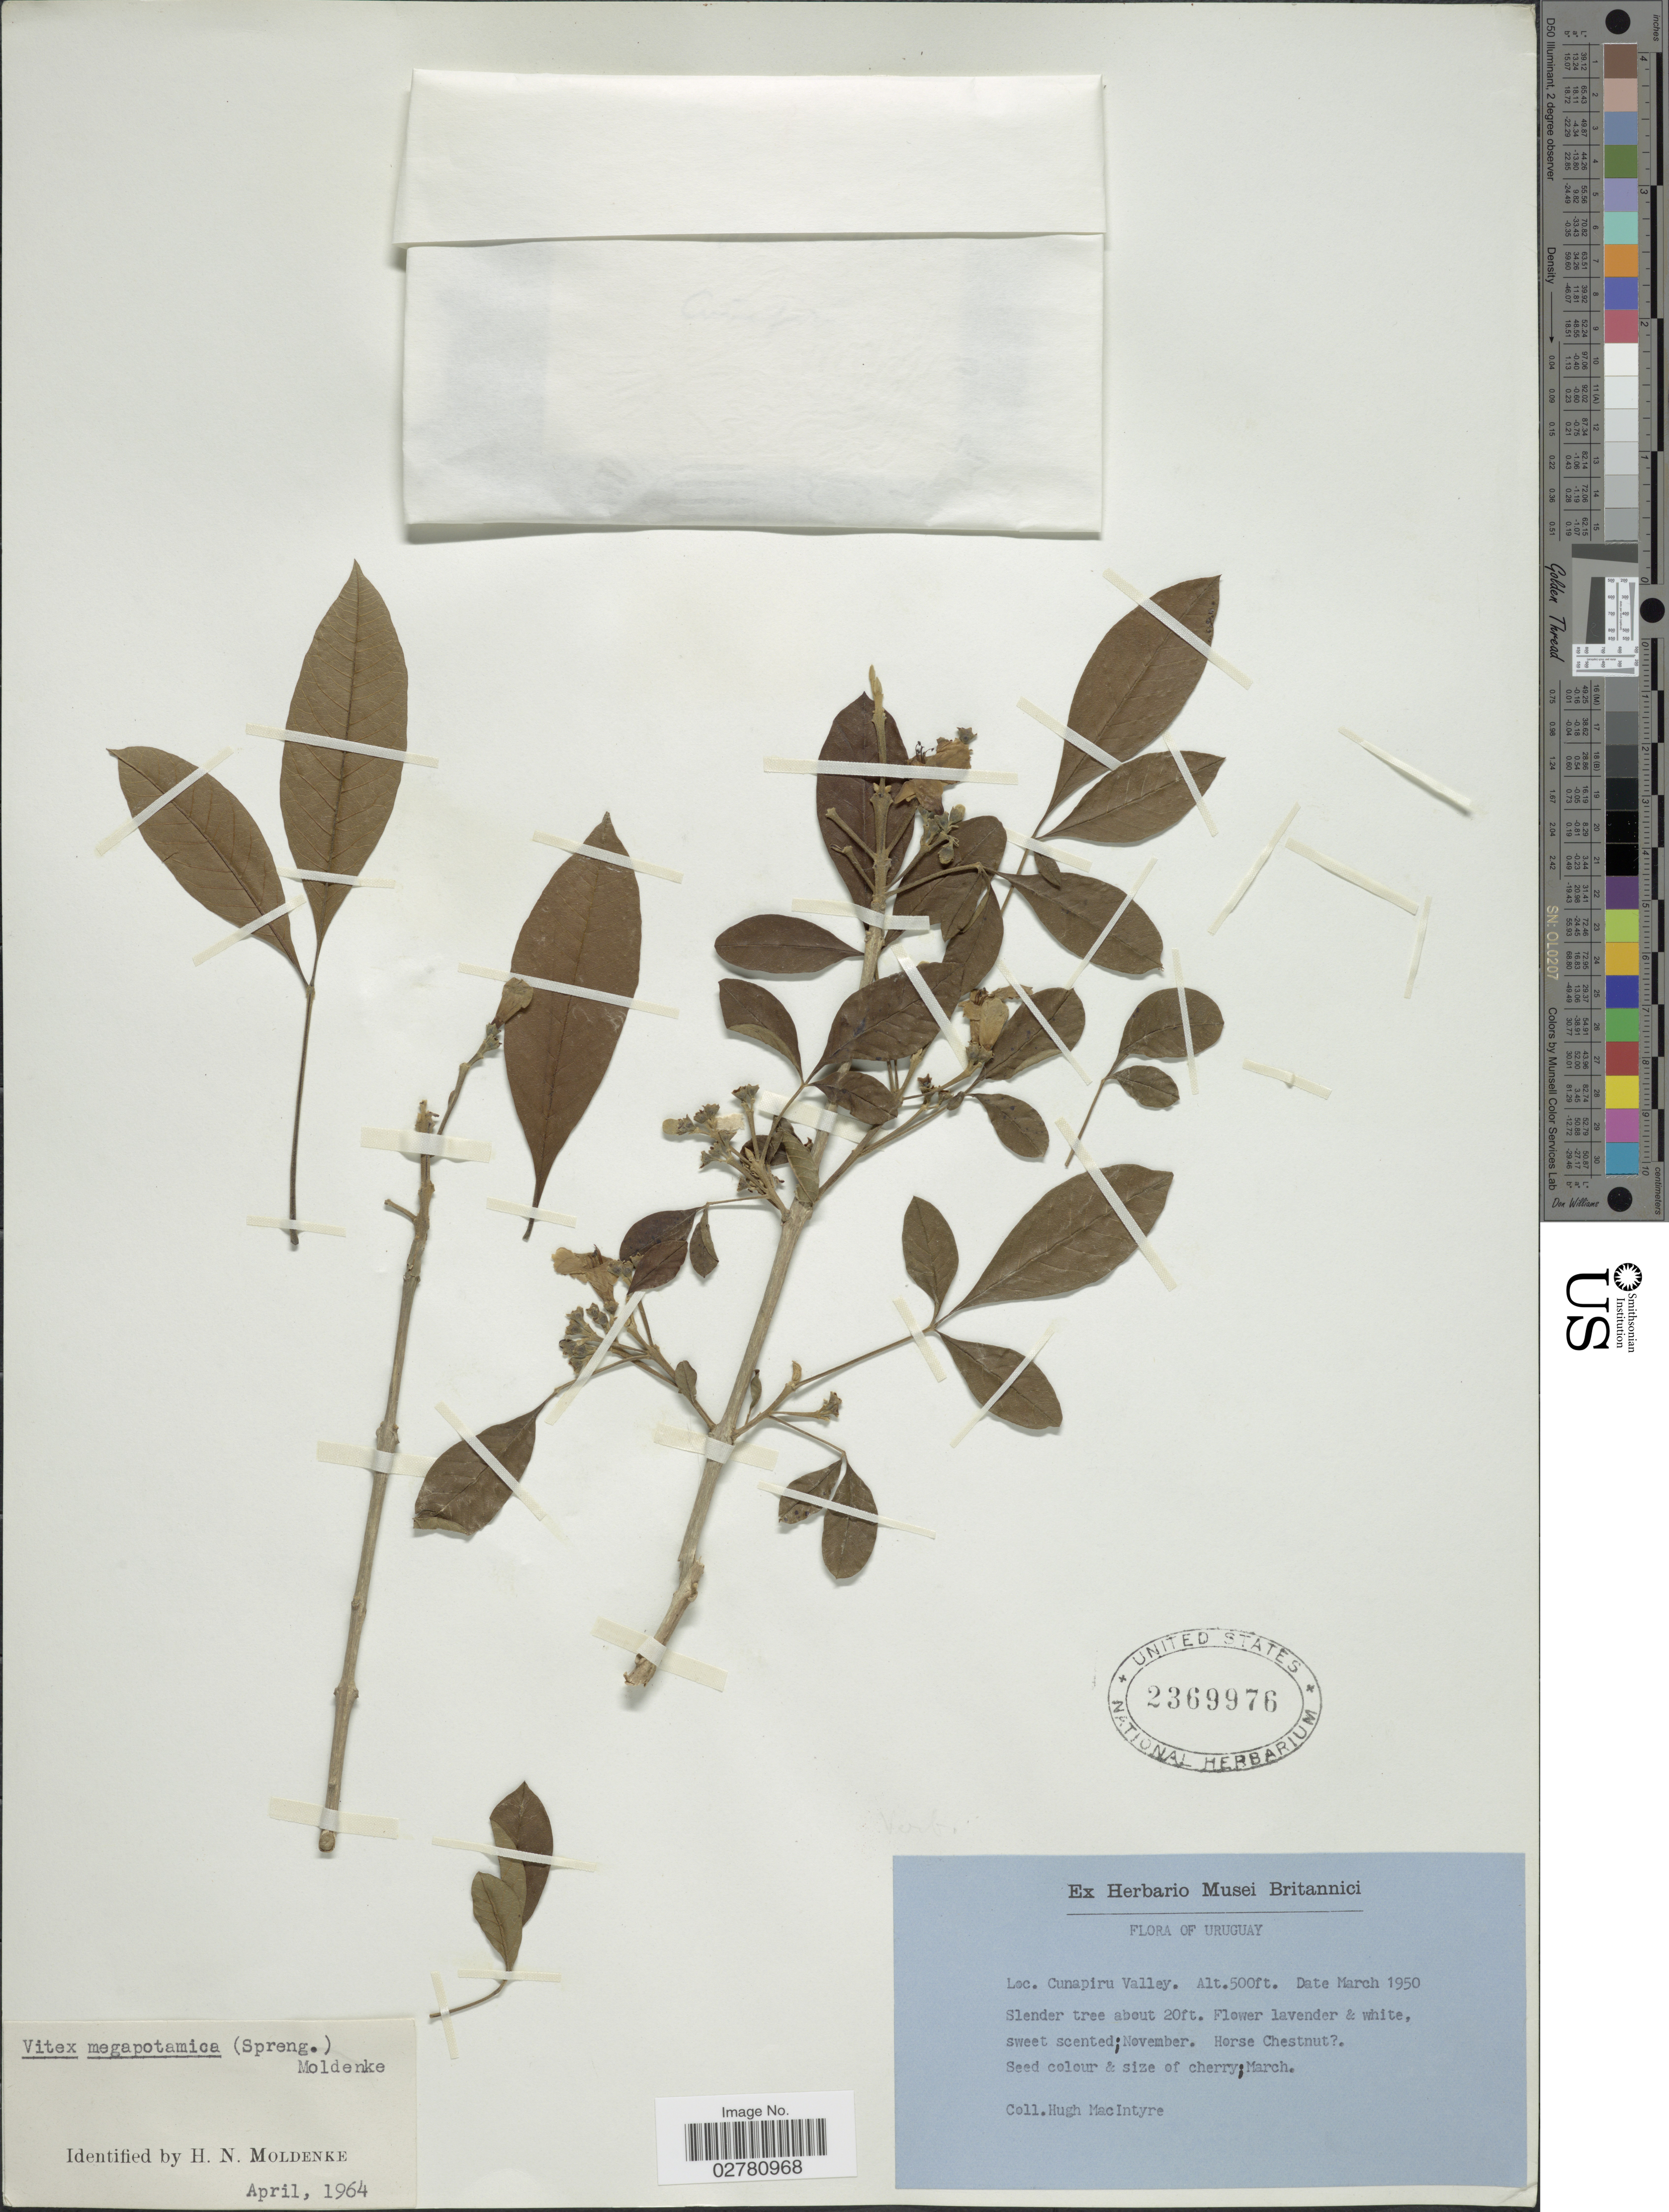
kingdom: Plantae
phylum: Tracheophyta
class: Magnoliopsida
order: Lamiales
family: Lamiaceae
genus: Vitex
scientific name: Vitex megapotamica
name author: (Spreng.) Moldenke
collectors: H. MacIntyre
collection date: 1950-03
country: Uruguay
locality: Cunapiru Valley.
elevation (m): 152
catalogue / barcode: US 2369976